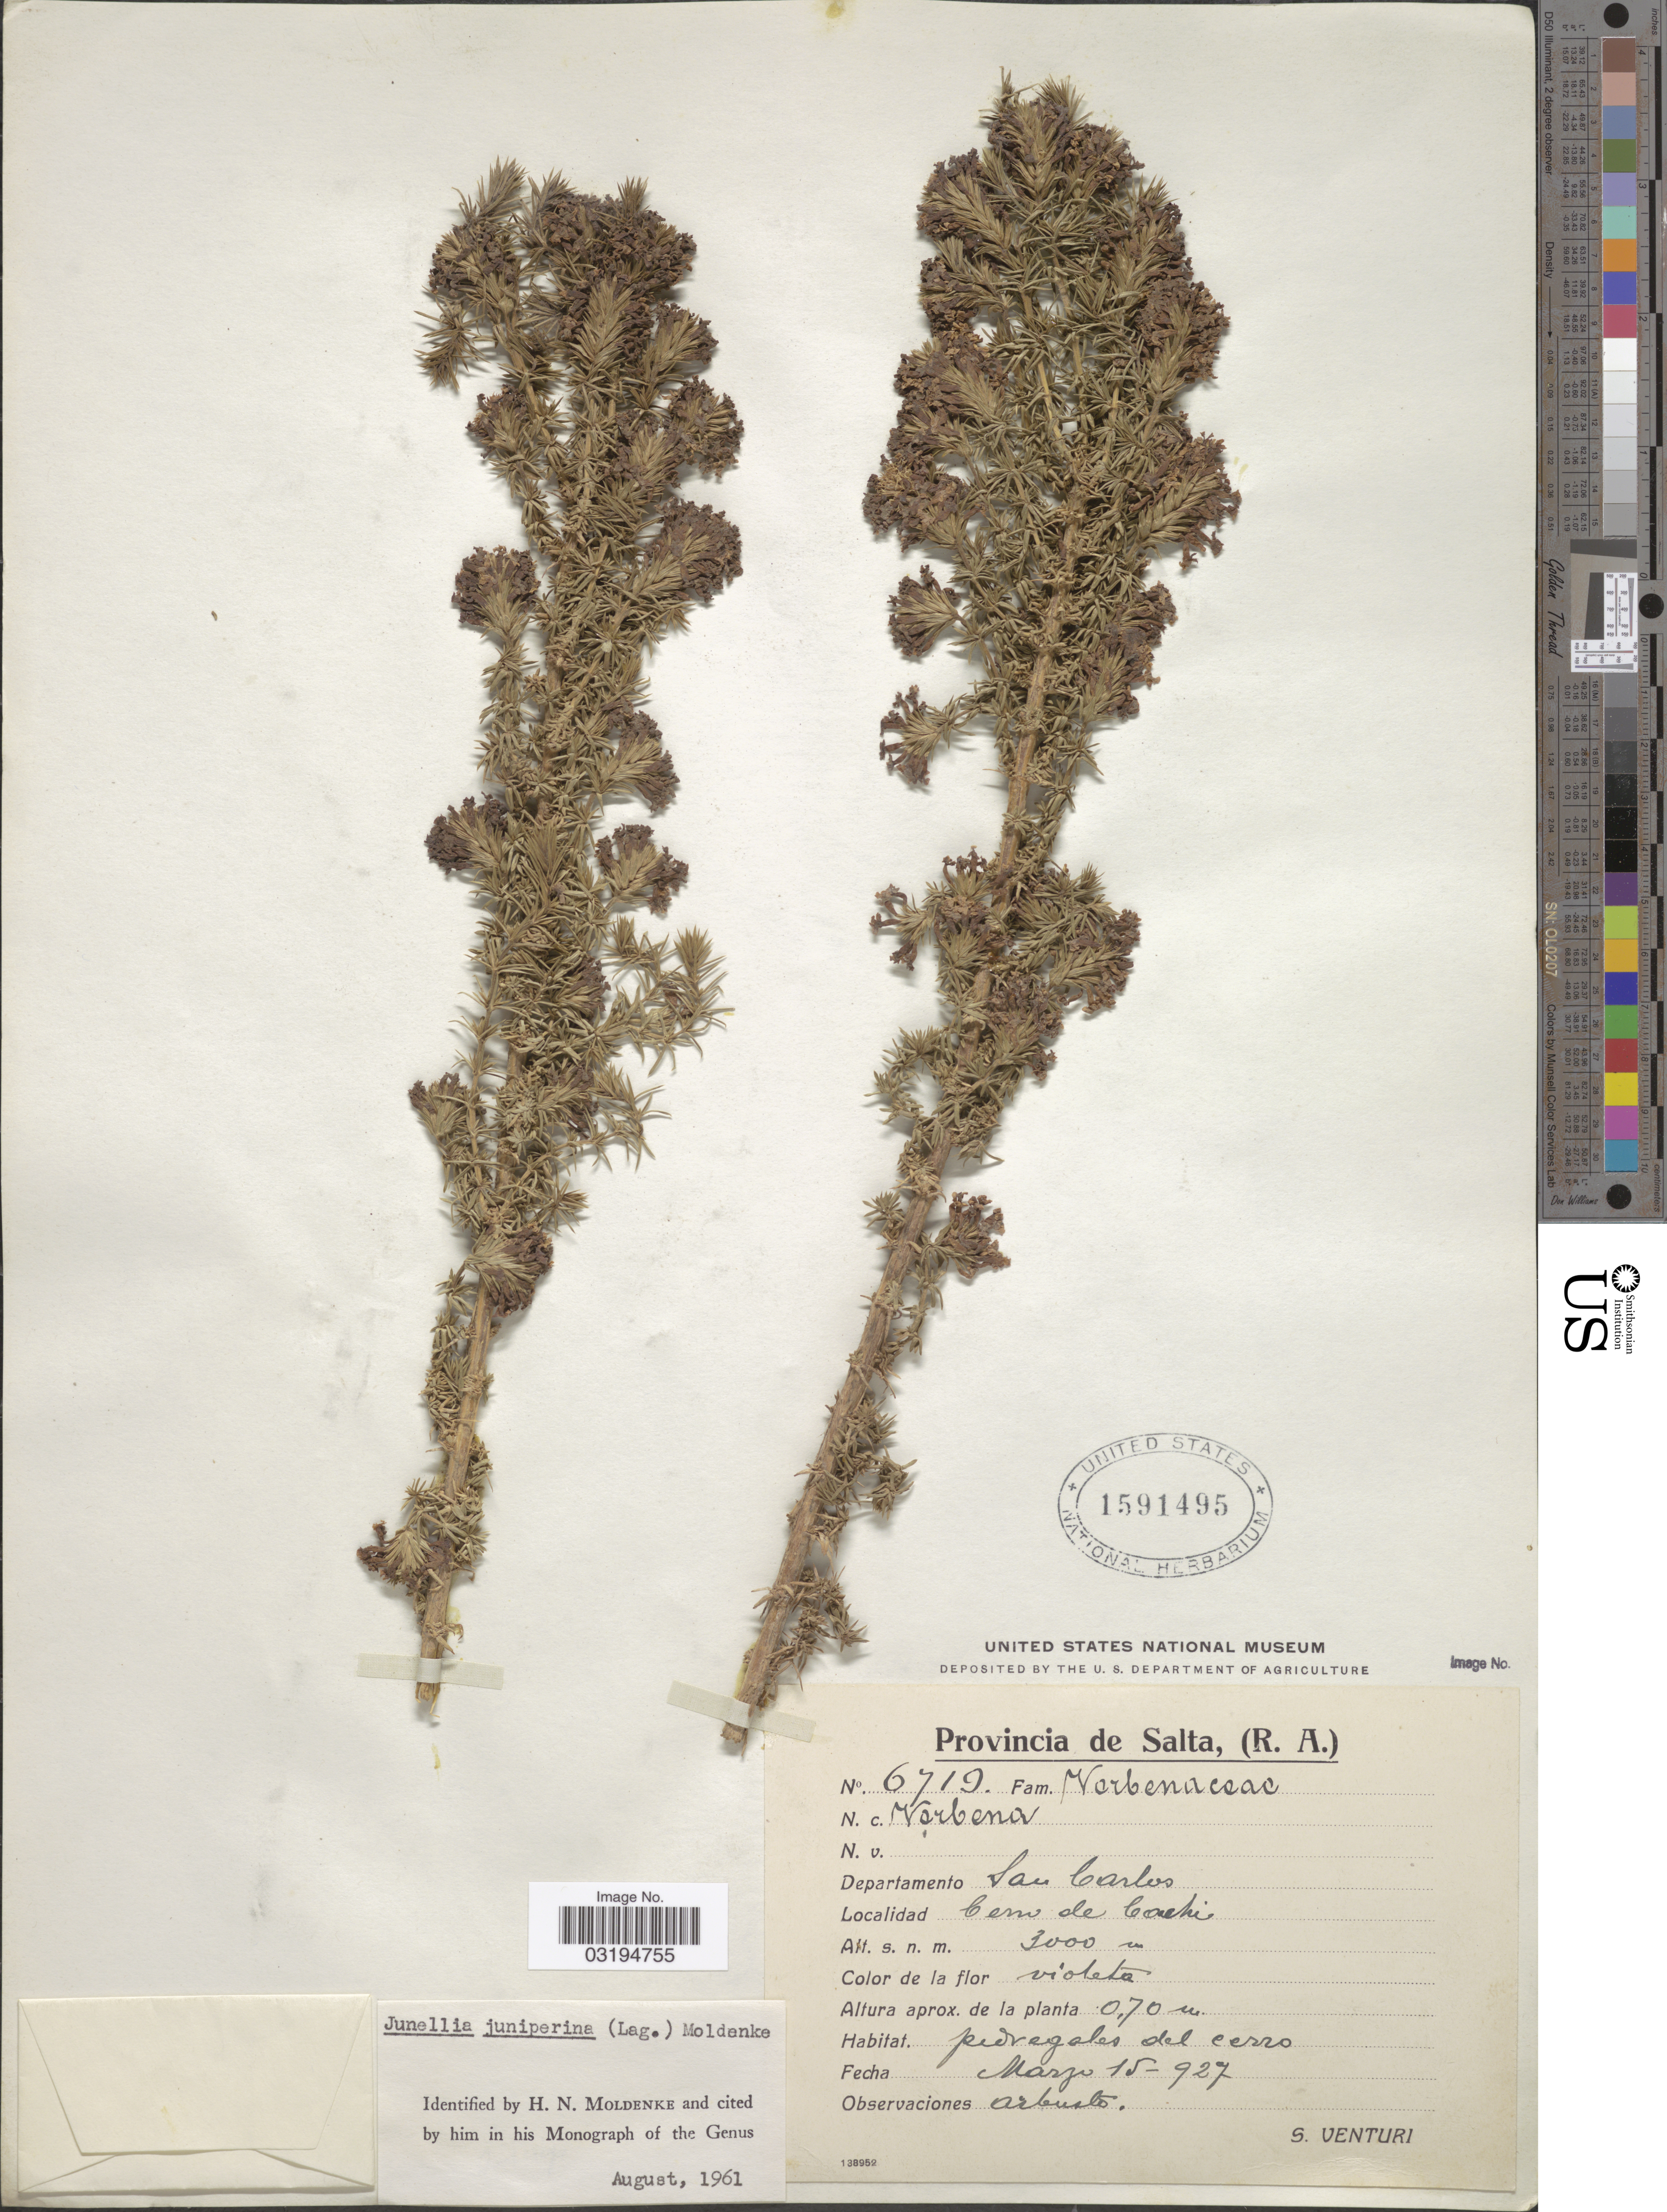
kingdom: Plantae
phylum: Tracheophyta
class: Magnoliopsida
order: Lamiales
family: Verbenaceae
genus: Junellia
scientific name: Junellia juniperina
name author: (Lag.) Moldenke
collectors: S. Venturi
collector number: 6719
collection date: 1927-03-15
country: Argentina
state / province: Salta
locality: Departamento San Carlos. Cerro de Cachi.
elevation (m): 3000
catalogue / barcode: US 1591495